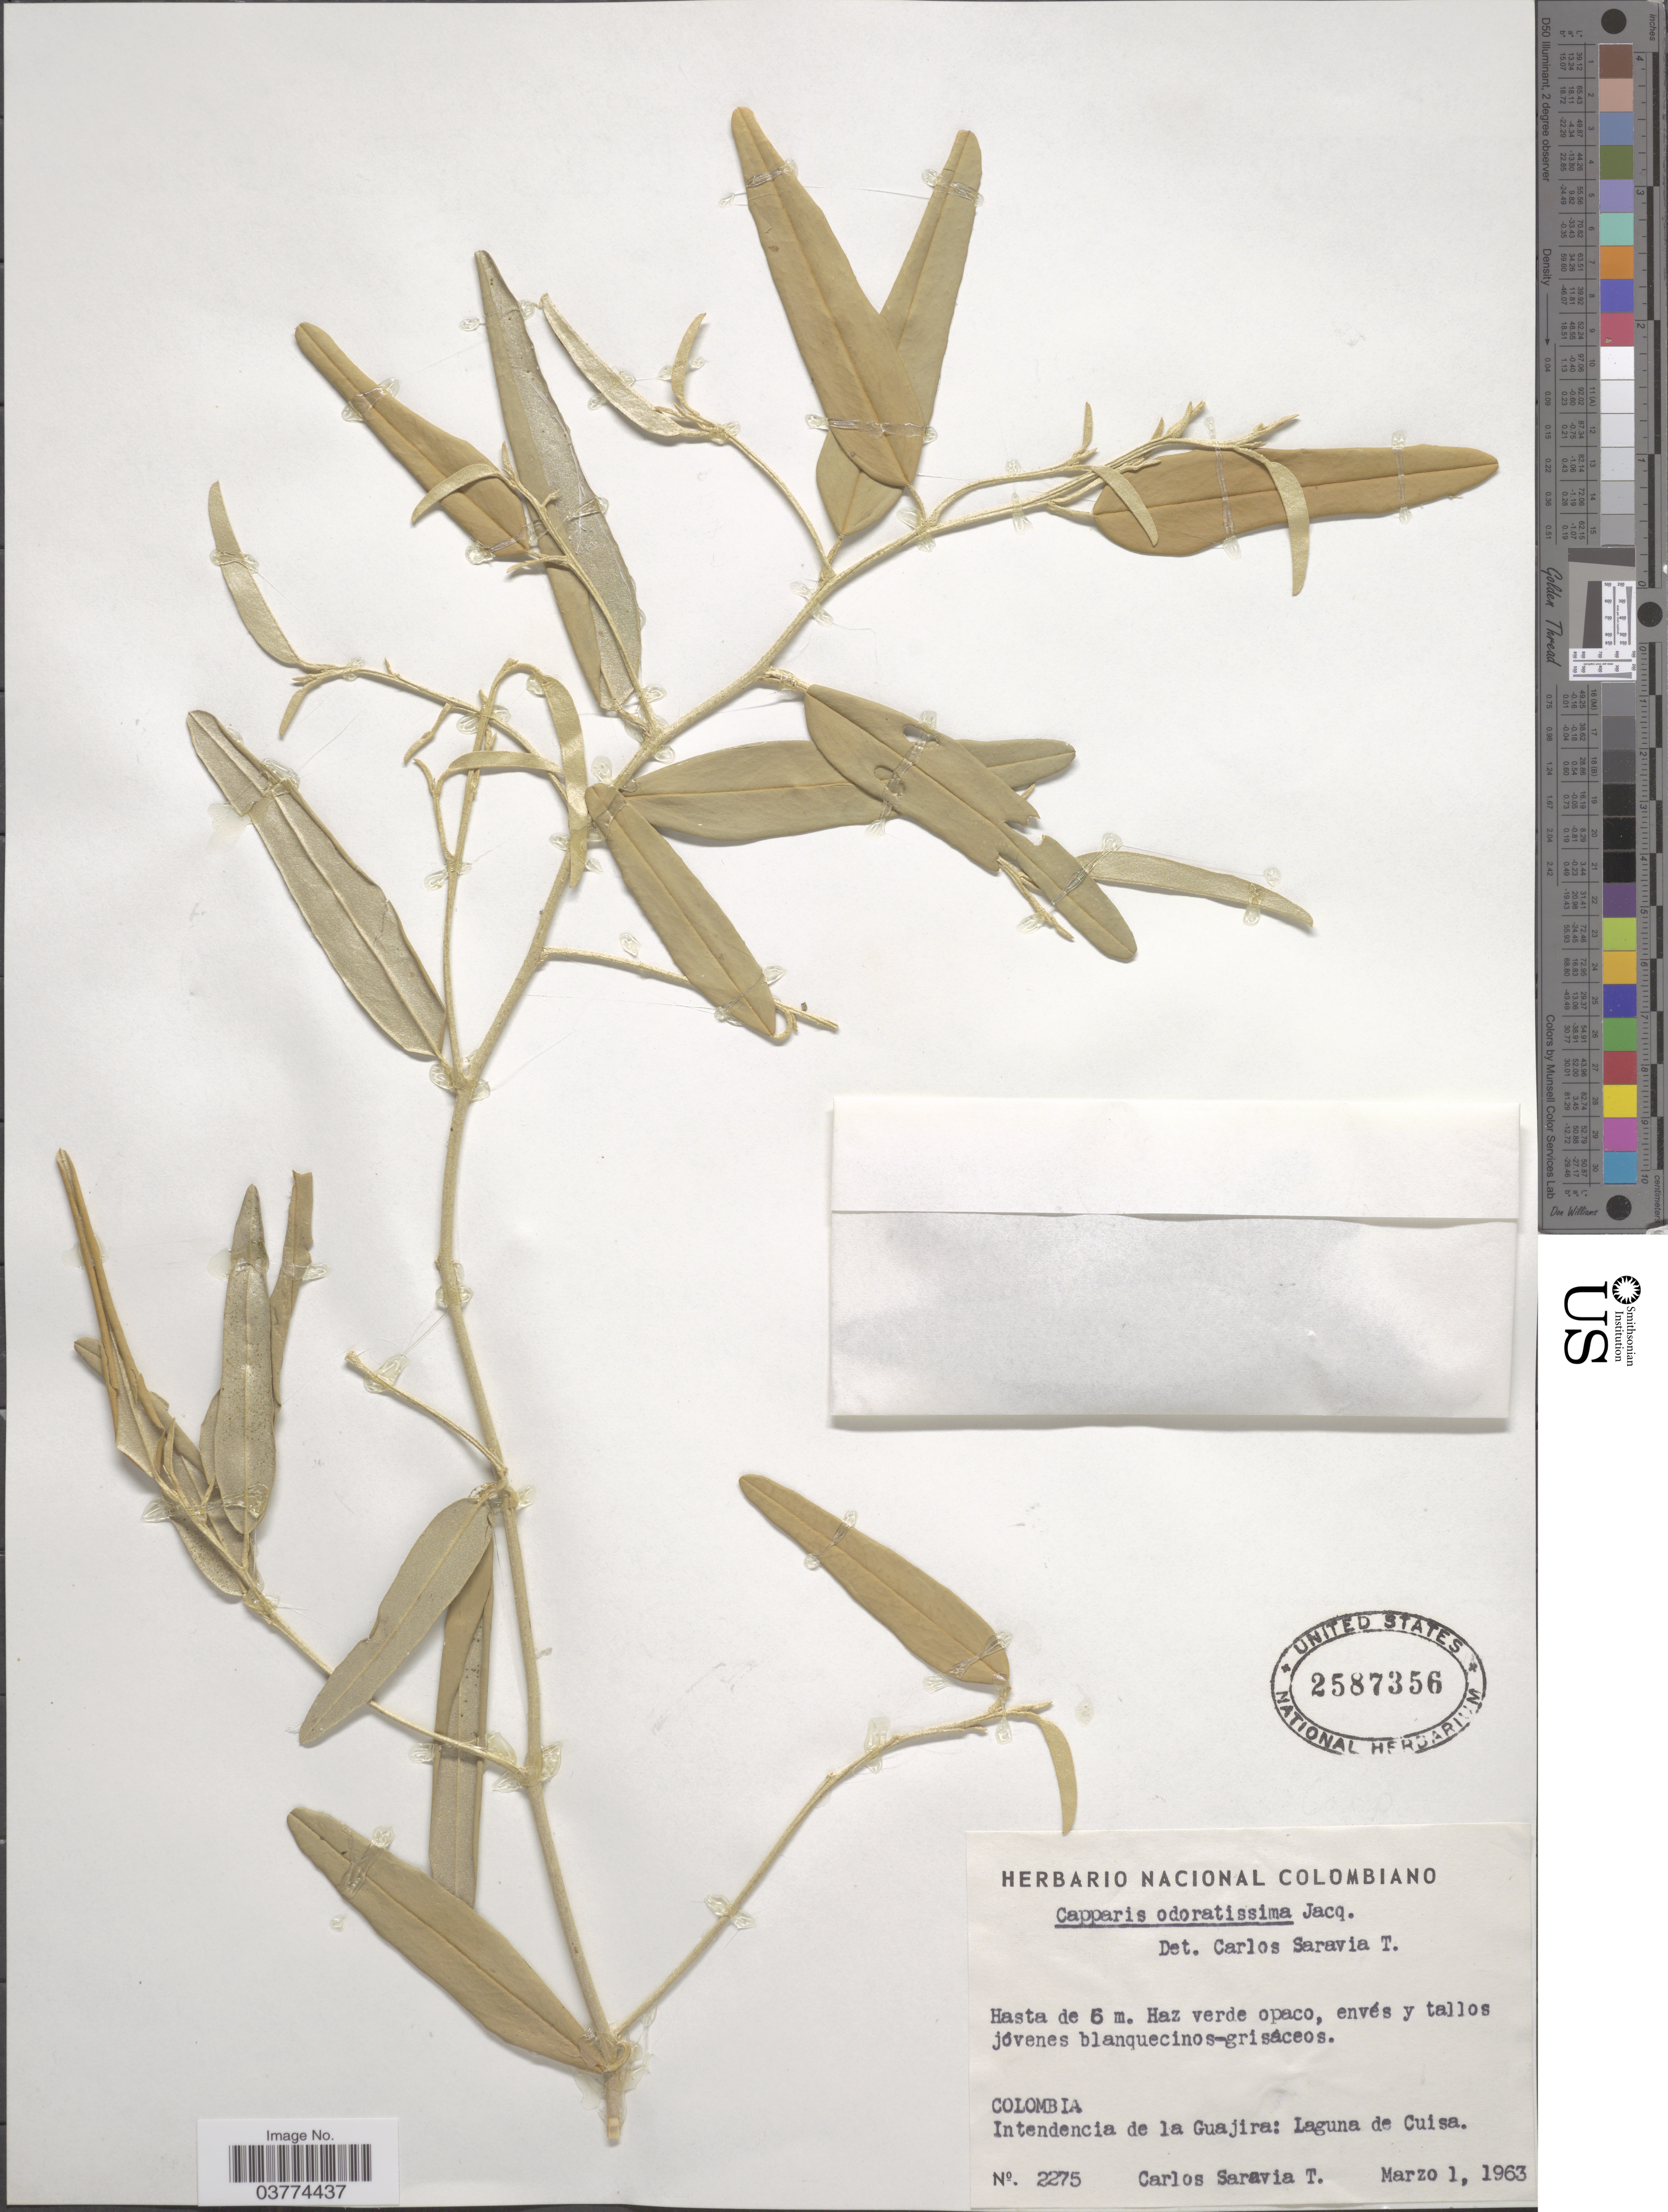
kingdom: Plantae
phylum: Tracheophyta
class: Magnoliopsida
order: Brassicales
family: Capparaceae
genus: Quadrella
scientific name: Quadrella odoratissima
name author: (Jacq.) Hutch.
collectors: C. Saravia T.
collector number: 2275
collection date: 1963-03-01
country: Colombia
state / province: La Guajira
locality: Intendencia de la Guajira: Laguna de Cuisa.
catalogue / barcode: US 2587356